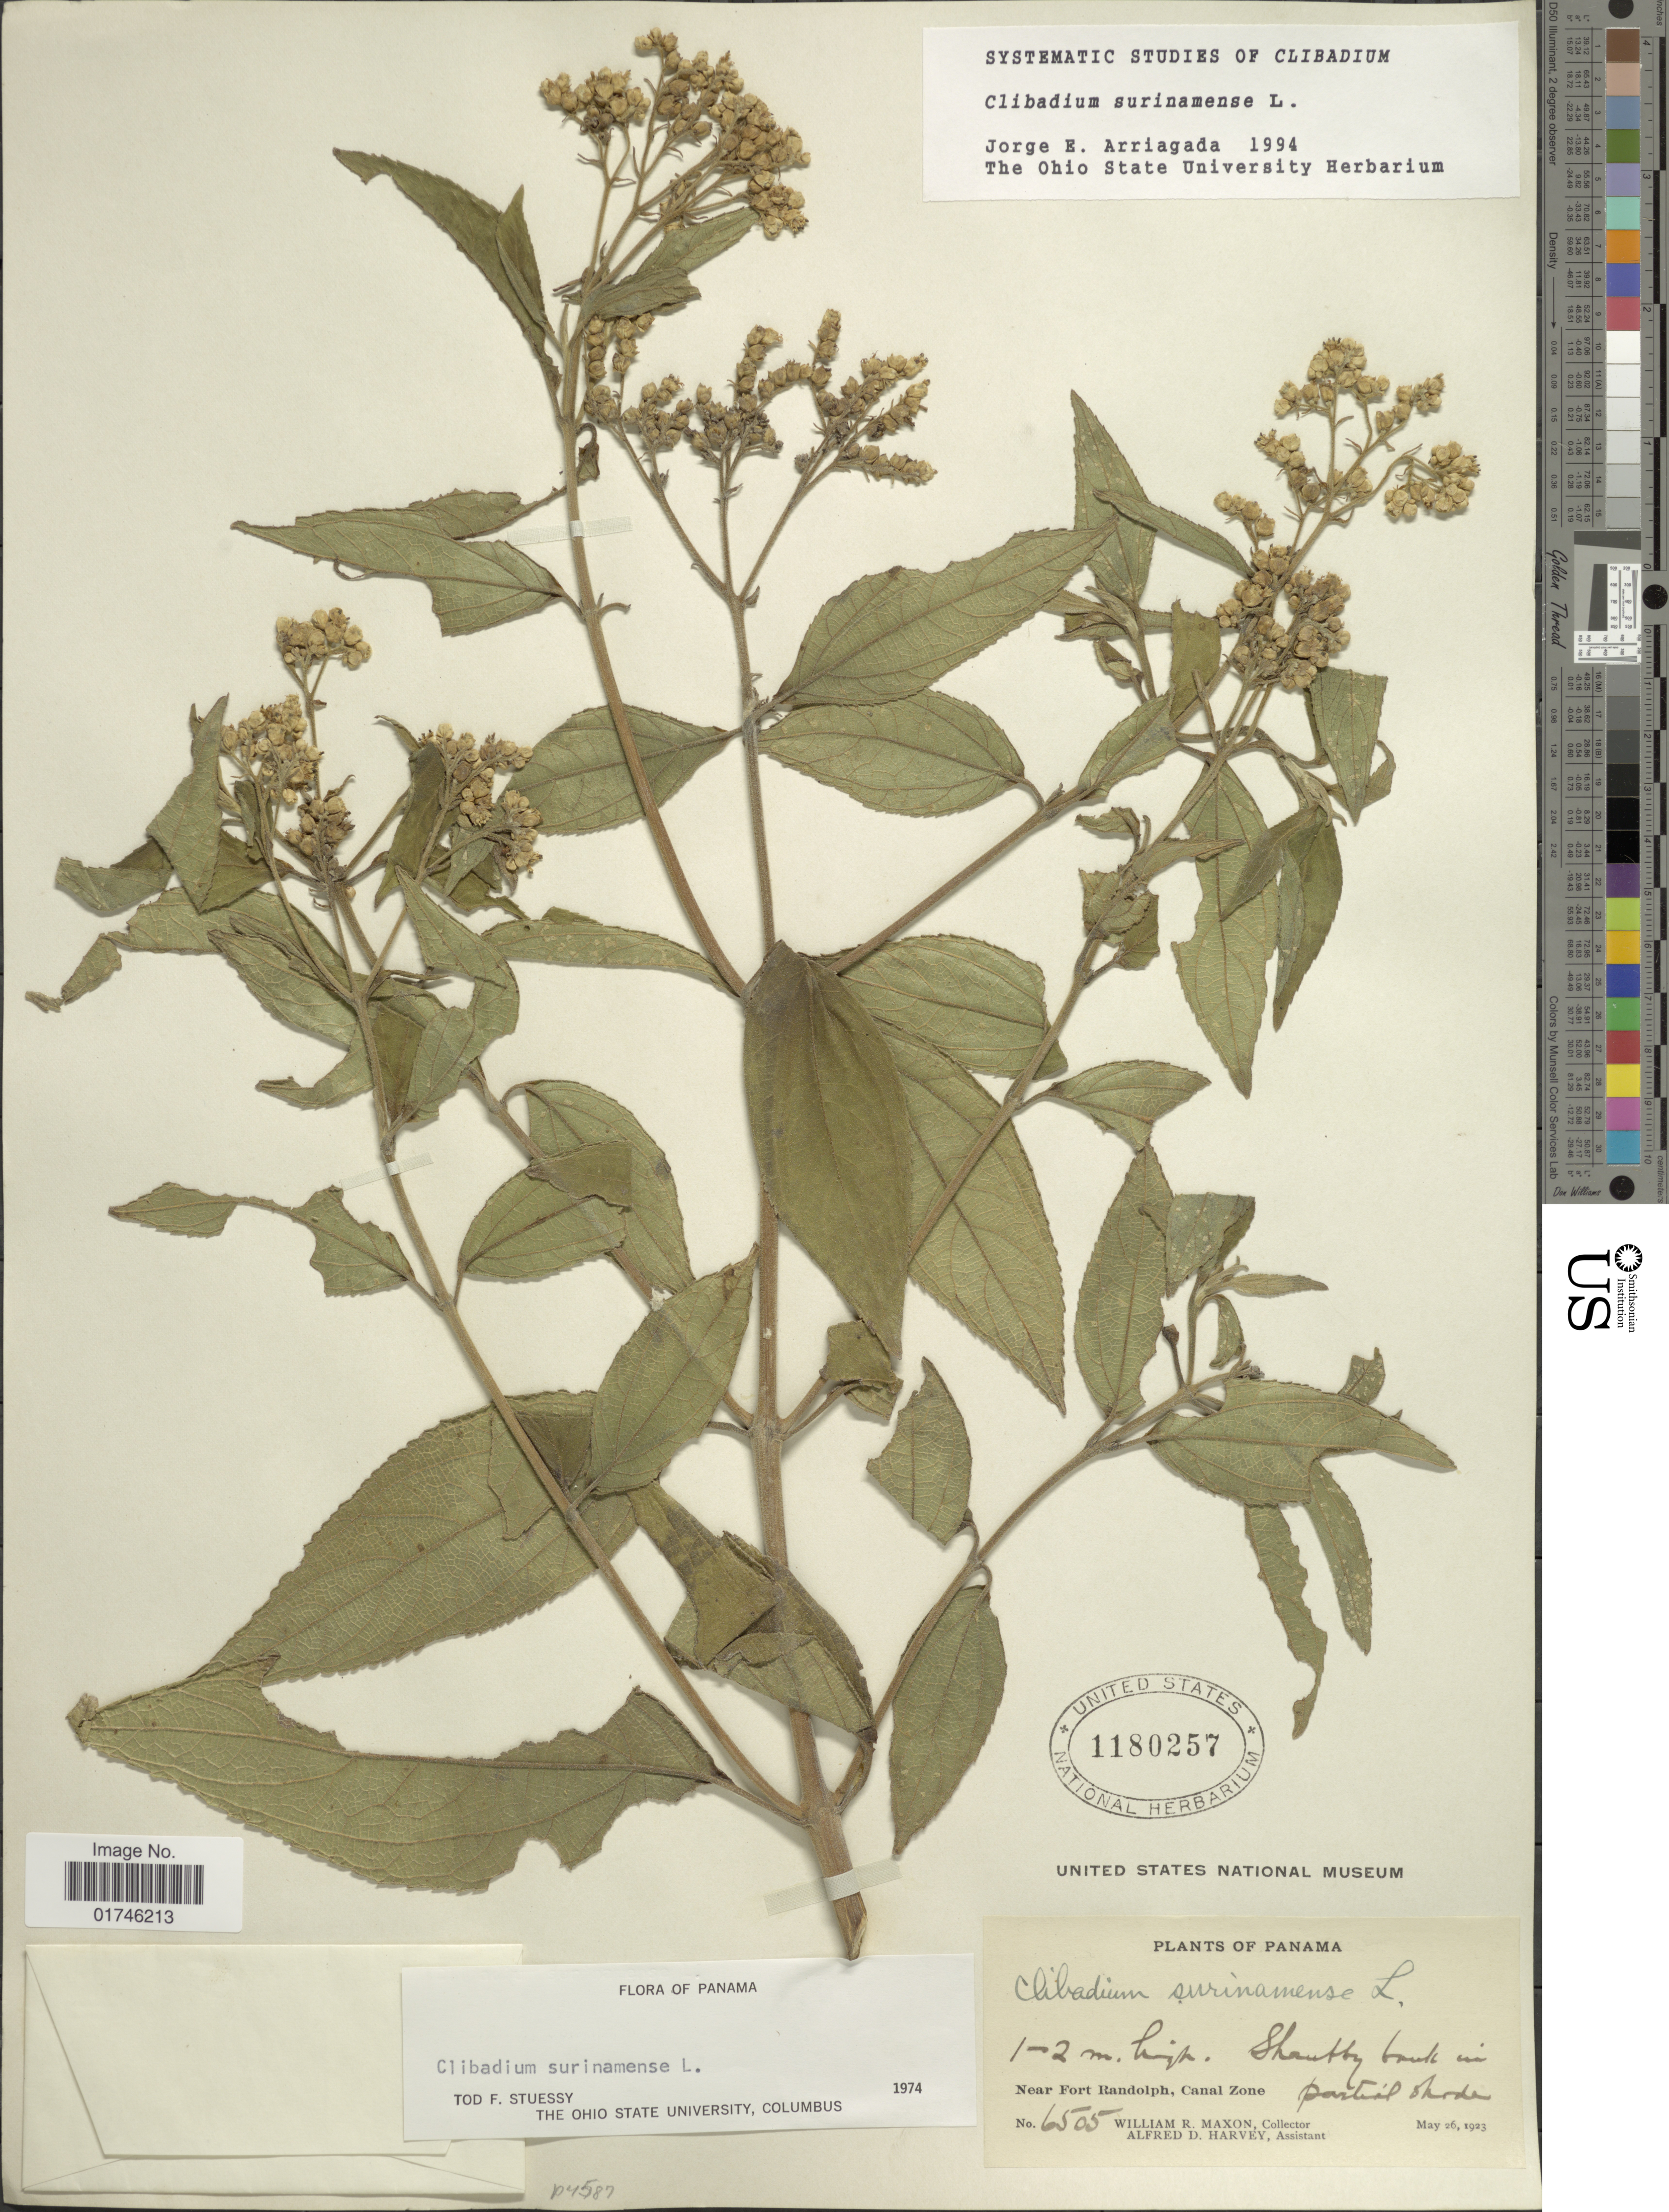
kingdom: Plantae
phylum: Tracheophyta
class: Magnoliopsida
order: Asterales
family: Asteraceae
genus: Clibadium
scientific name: Clibadium surinamense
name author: L.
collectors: W. R. Maxon & A. D. Harvey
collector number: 6505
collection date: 1923-05-26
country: Panama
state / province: Colón / Panamá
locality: Near Fort Randolph, Canal Zone.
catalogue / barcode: US 1180257